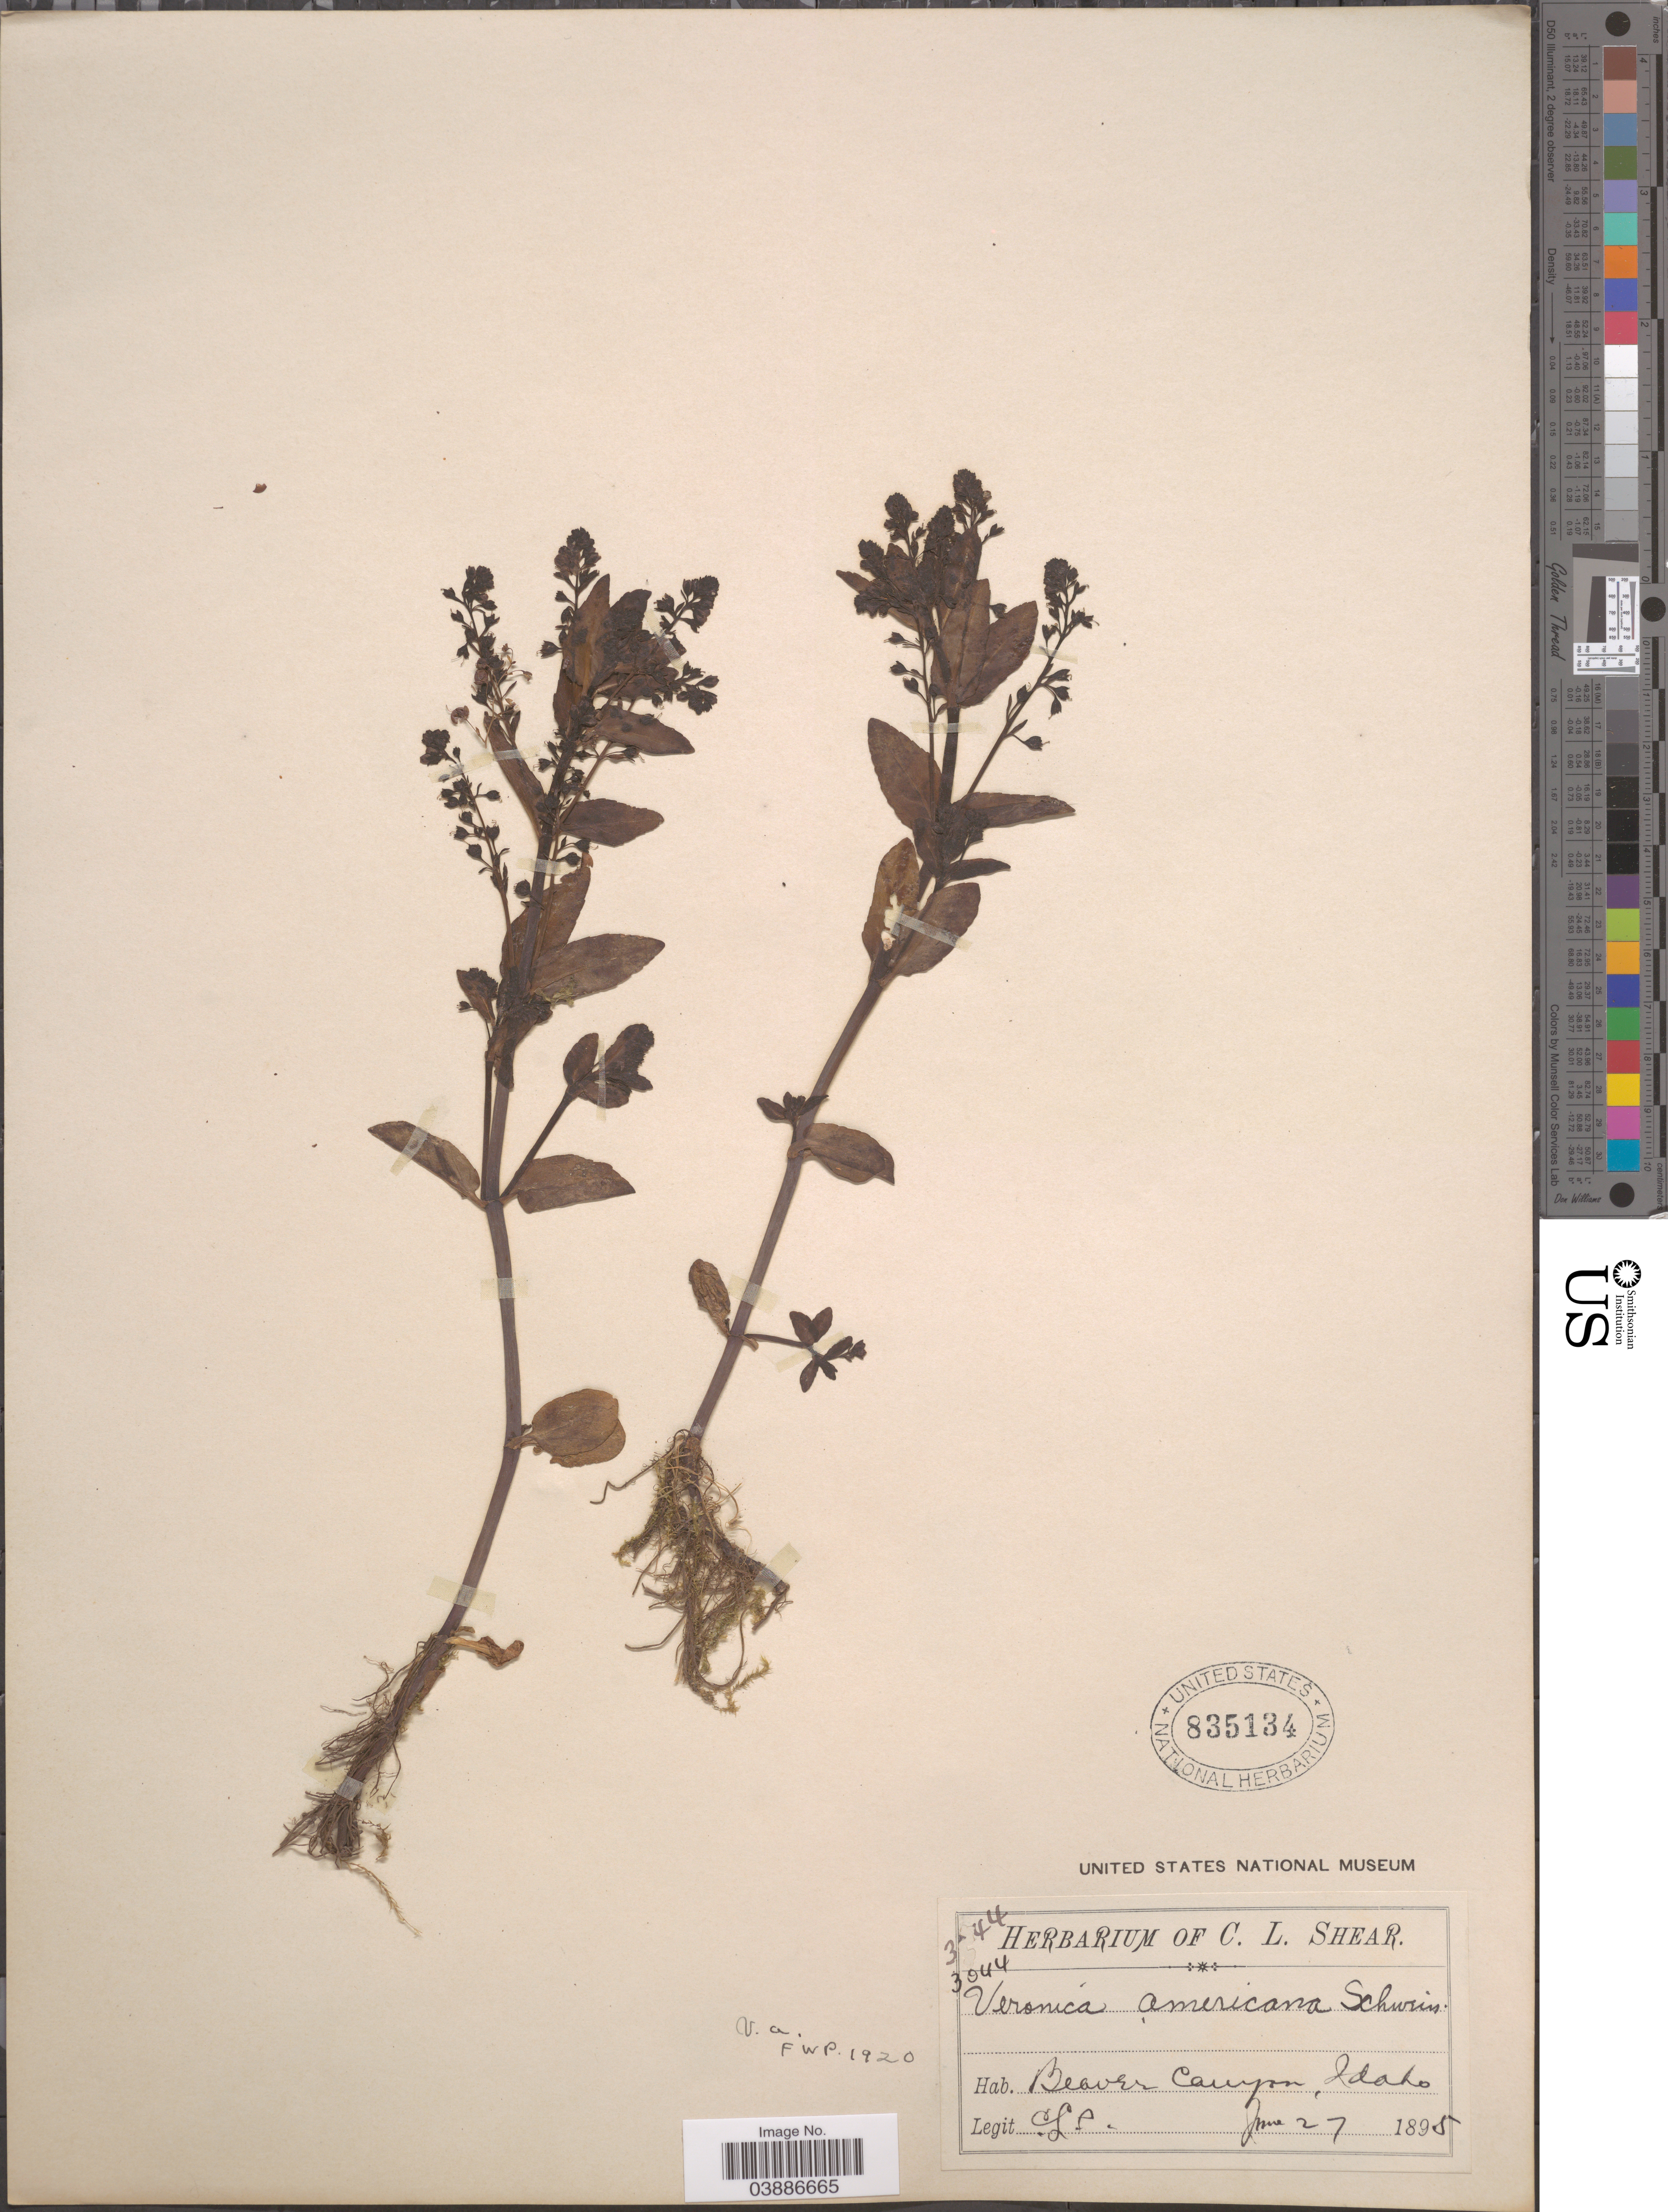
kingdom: Plantae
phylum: Tracheophyta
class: Magnoliopsida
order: Lamiales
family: Plantaginaceae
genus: Veronica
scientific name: Veronica americana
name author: Schwein. ex Benth.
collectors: C. L. Shear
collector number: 3044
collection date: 1895-06-27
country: United States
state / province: Idaho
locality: Beaver Camp.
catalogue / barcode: US 835134